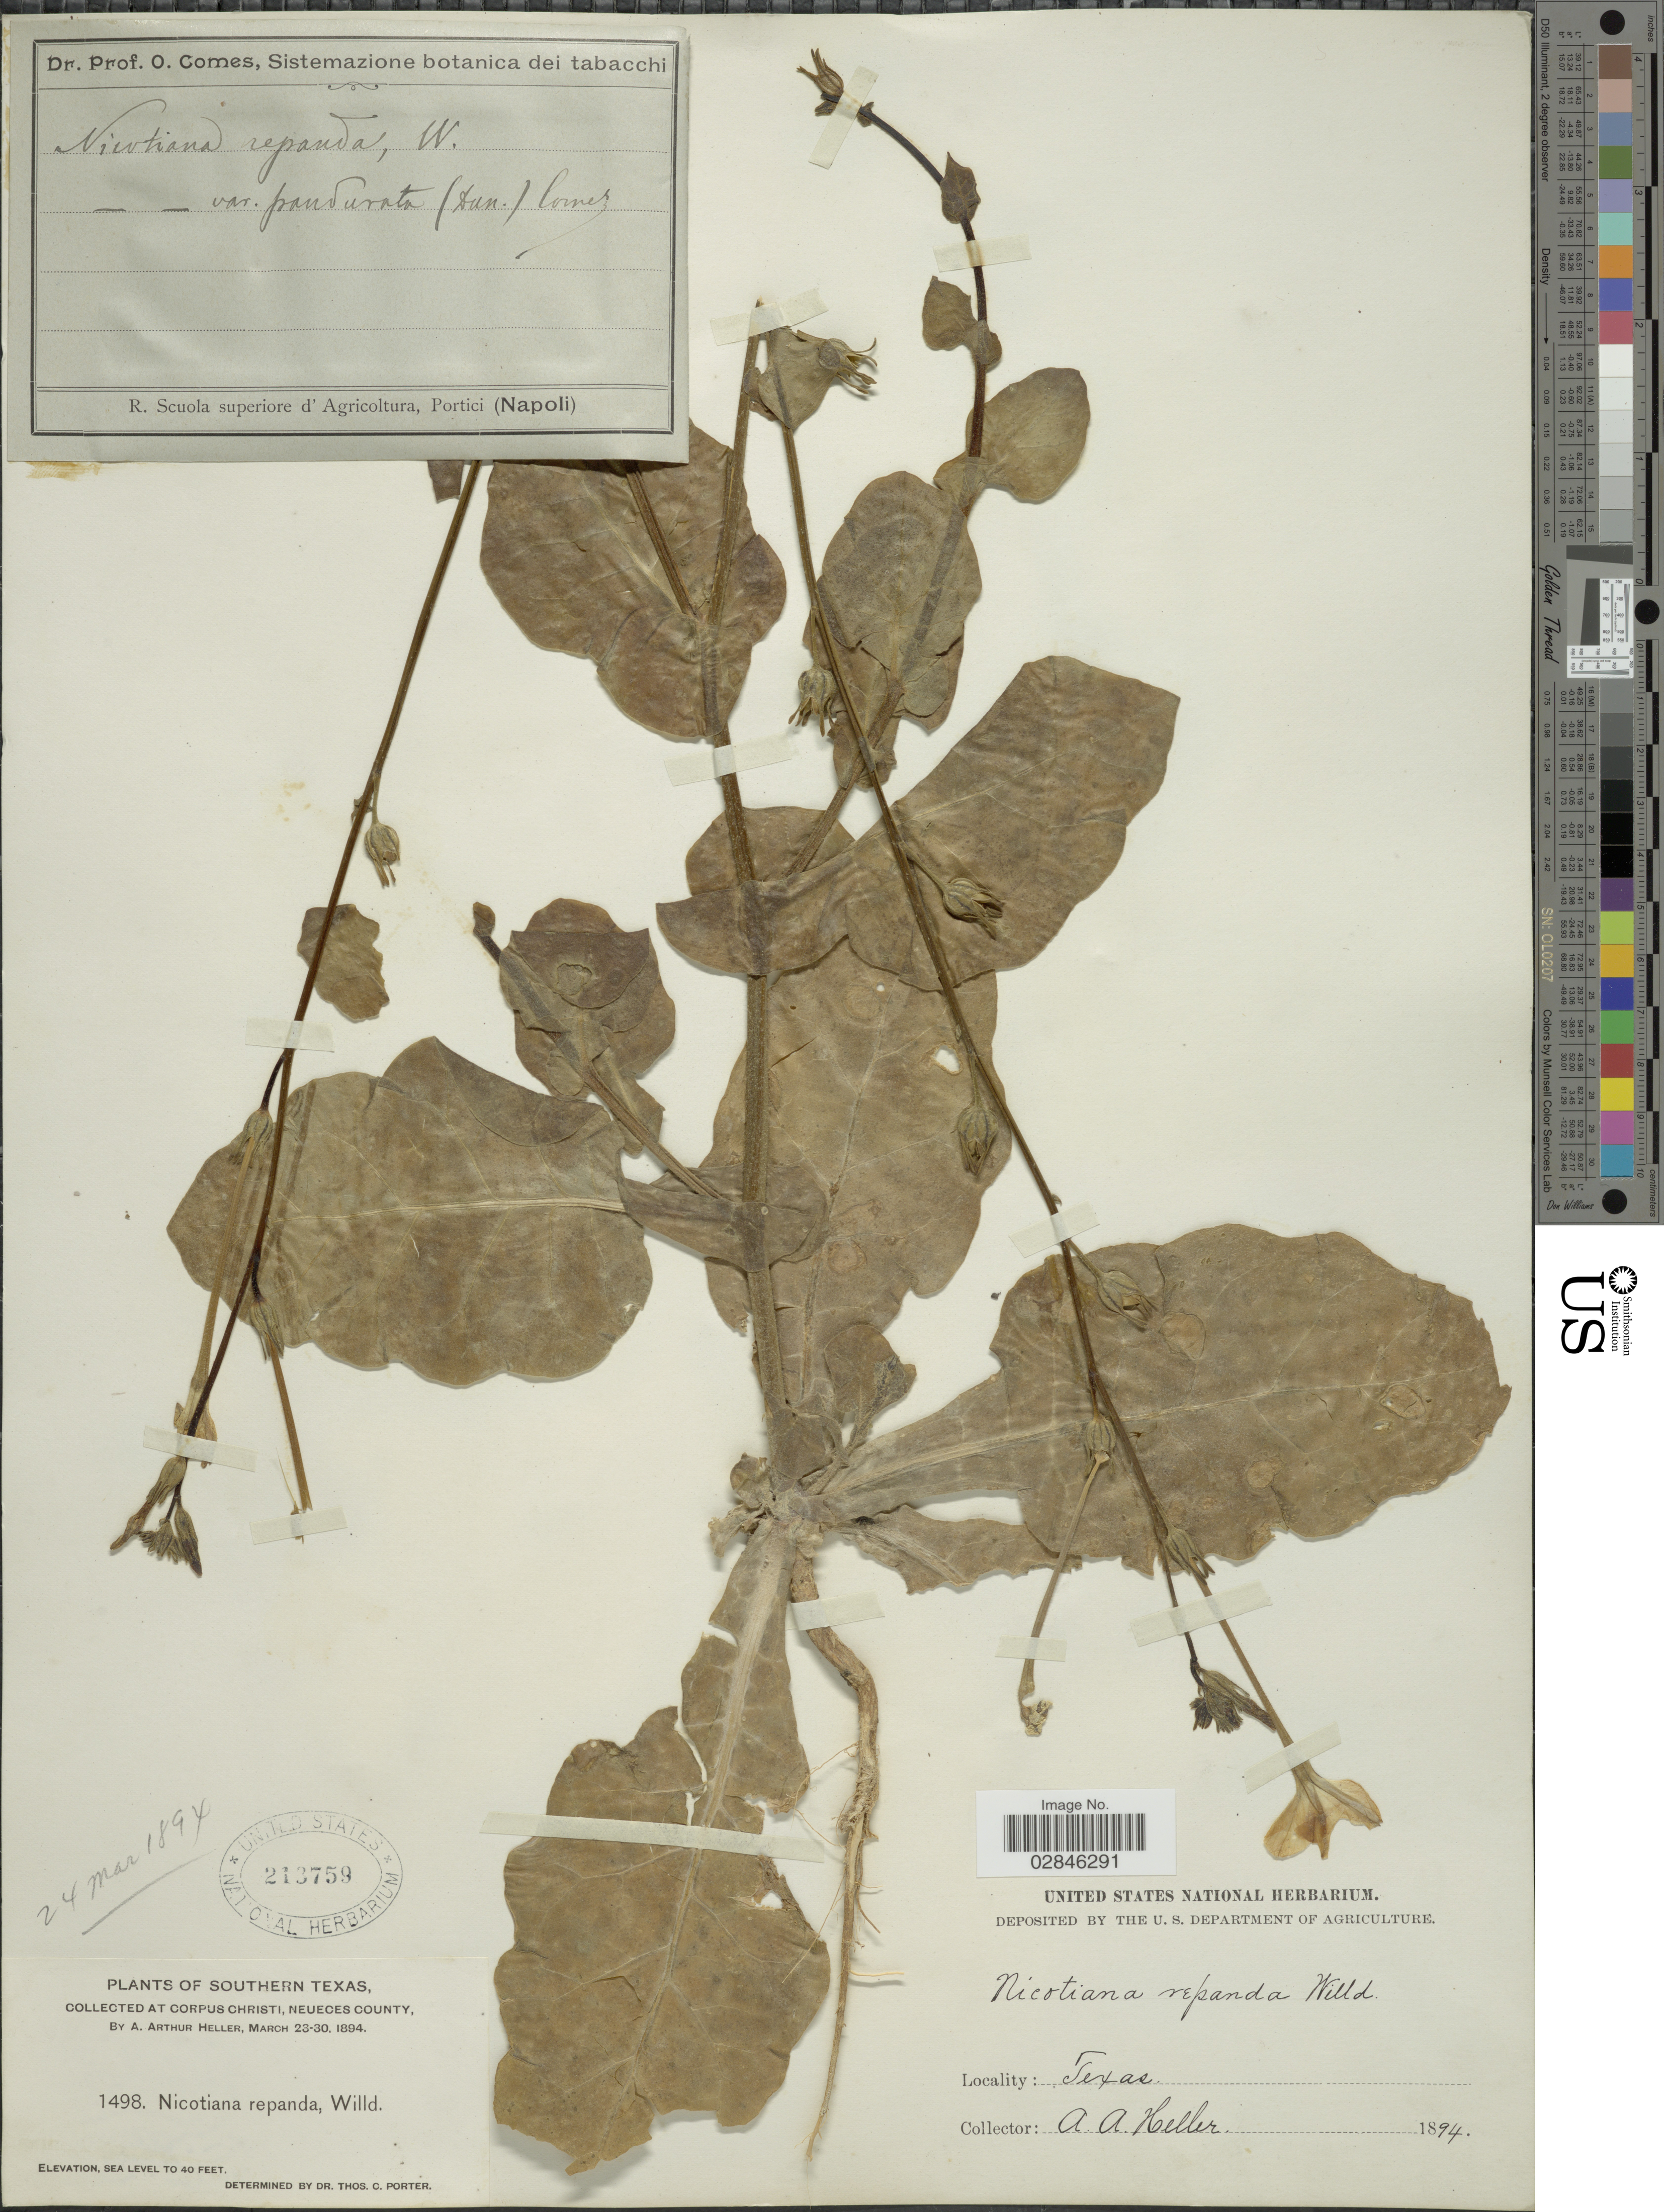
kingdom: Plantae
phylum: Tracheophyta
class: Magnoliopsida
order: Solanales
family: Solanaceae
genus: Nicotiana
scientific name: Nicotiana repanda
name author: Willd. ex Lehm.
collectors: A. A. Heller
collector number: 1498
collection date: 1894-03-24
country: United States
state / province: Texas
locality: Southern Texas. Corpus Christi, Neueces County.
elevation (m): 0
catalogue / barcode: US 213759